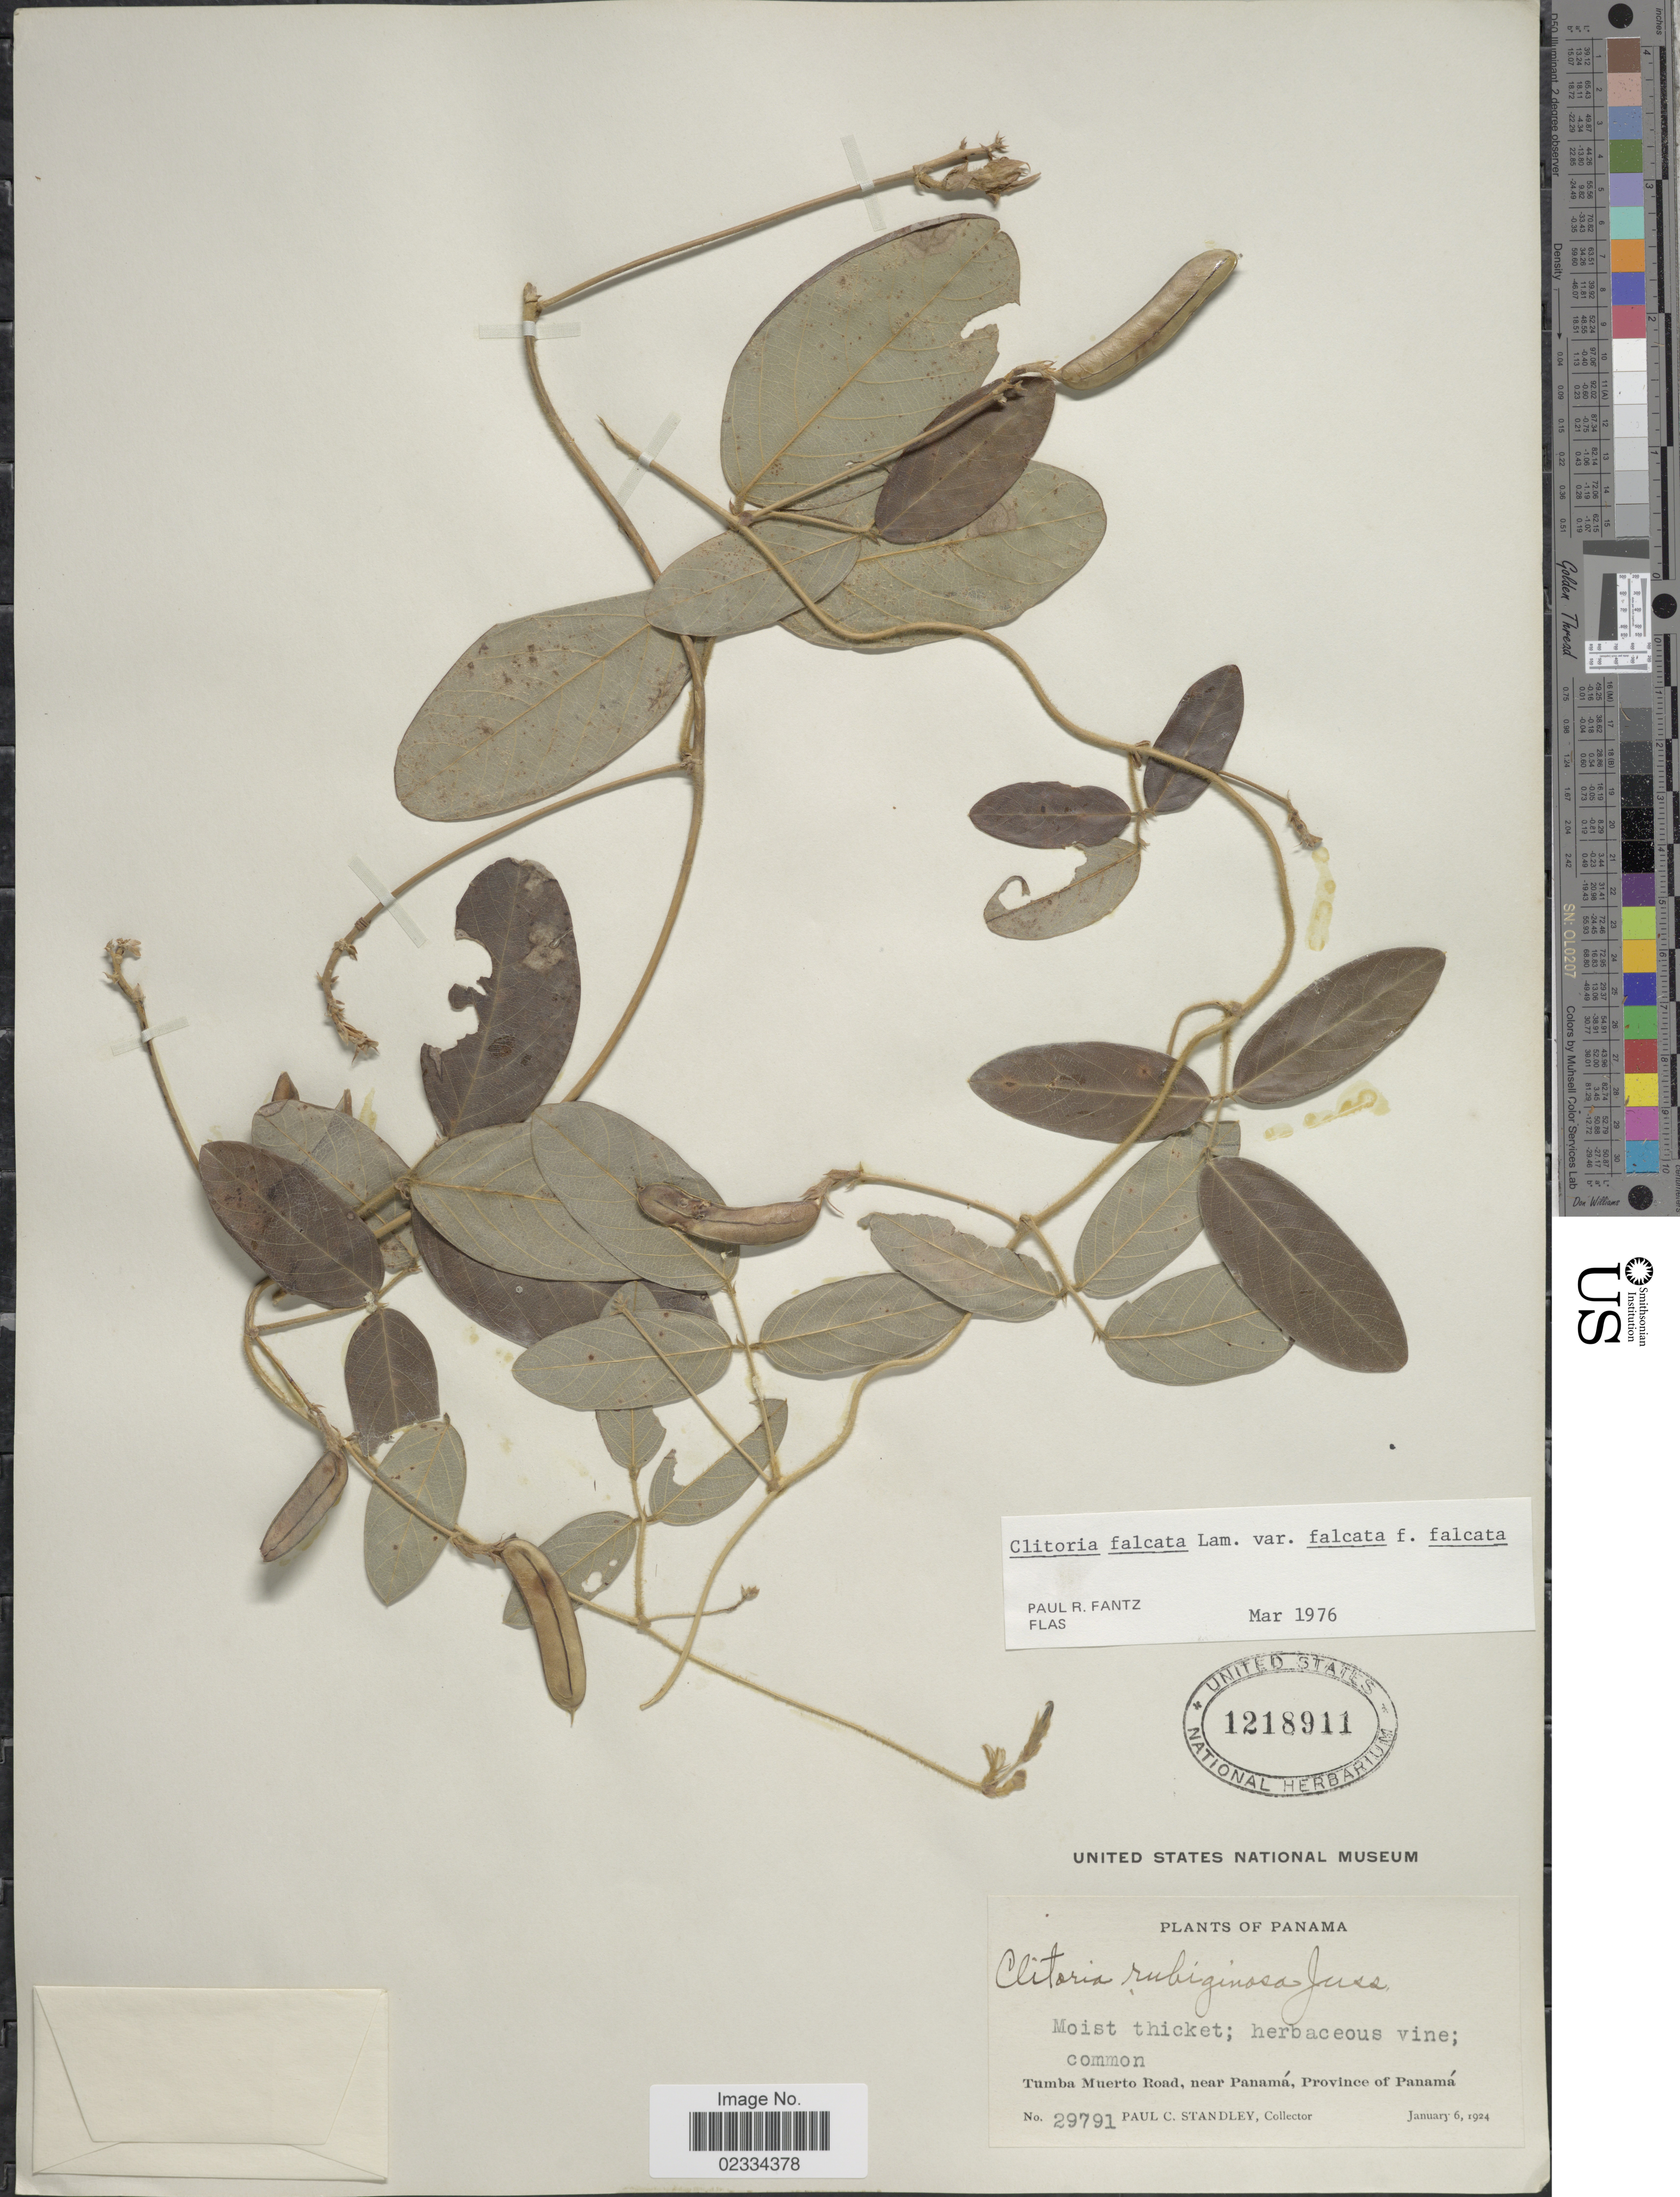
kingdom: Plantae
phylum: Tracheophyta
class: Magnoliopsida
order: Fabales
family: Fabaceae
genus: Clitoria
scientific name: Clitoria falcata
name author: Lam.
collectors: P. C. Standley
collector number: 29791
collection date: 1924-01-06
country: Panama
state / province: Panamá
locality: Tumba Muerto Road, near Panamá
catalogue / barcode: US 1218911